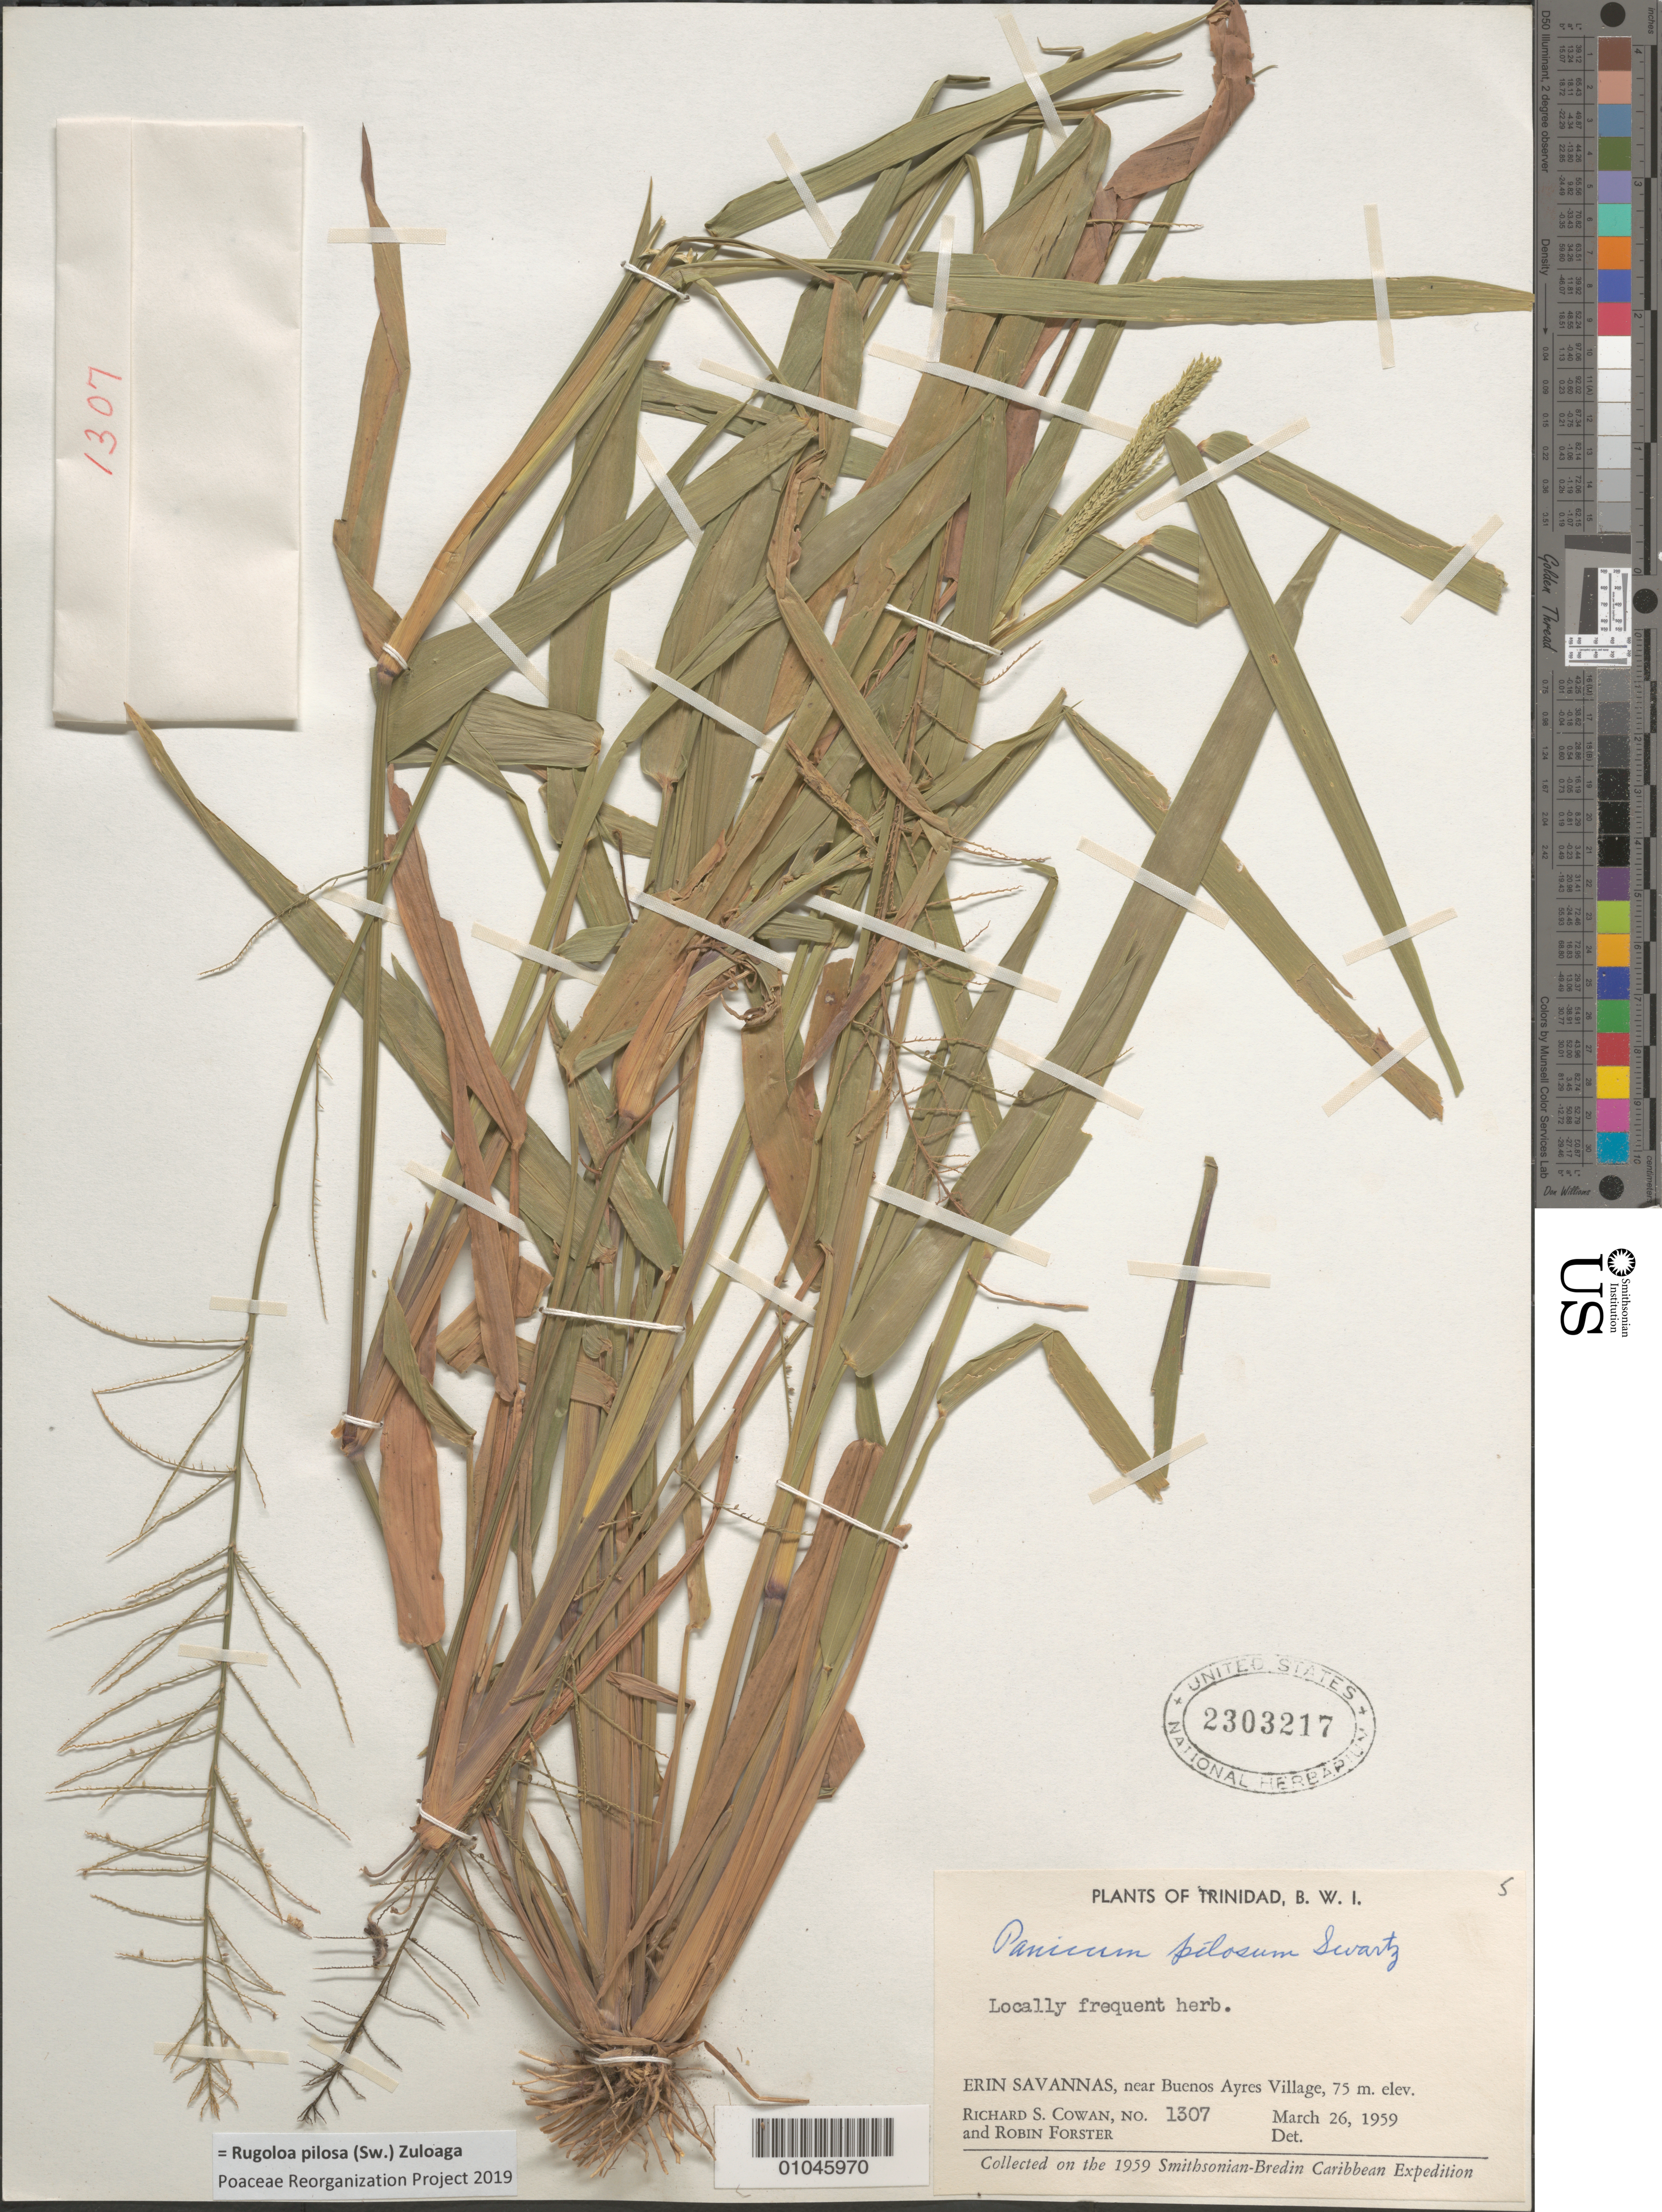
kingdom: Plantae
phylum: Tracheophyta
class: Liliopsida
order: Poales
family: Poaceae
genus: Panicum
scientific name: Panicum pilosum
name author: Sw.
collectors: R. S. Cowan & R. Forster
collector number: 1307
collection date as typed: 26 Mar 1959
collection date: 1959-03-26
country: Trinidad and Tobago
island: Trinidad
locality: Erin Savannas, near Buenos Ayres Village. Locally frequent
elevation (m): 75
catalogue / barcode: US 2303217